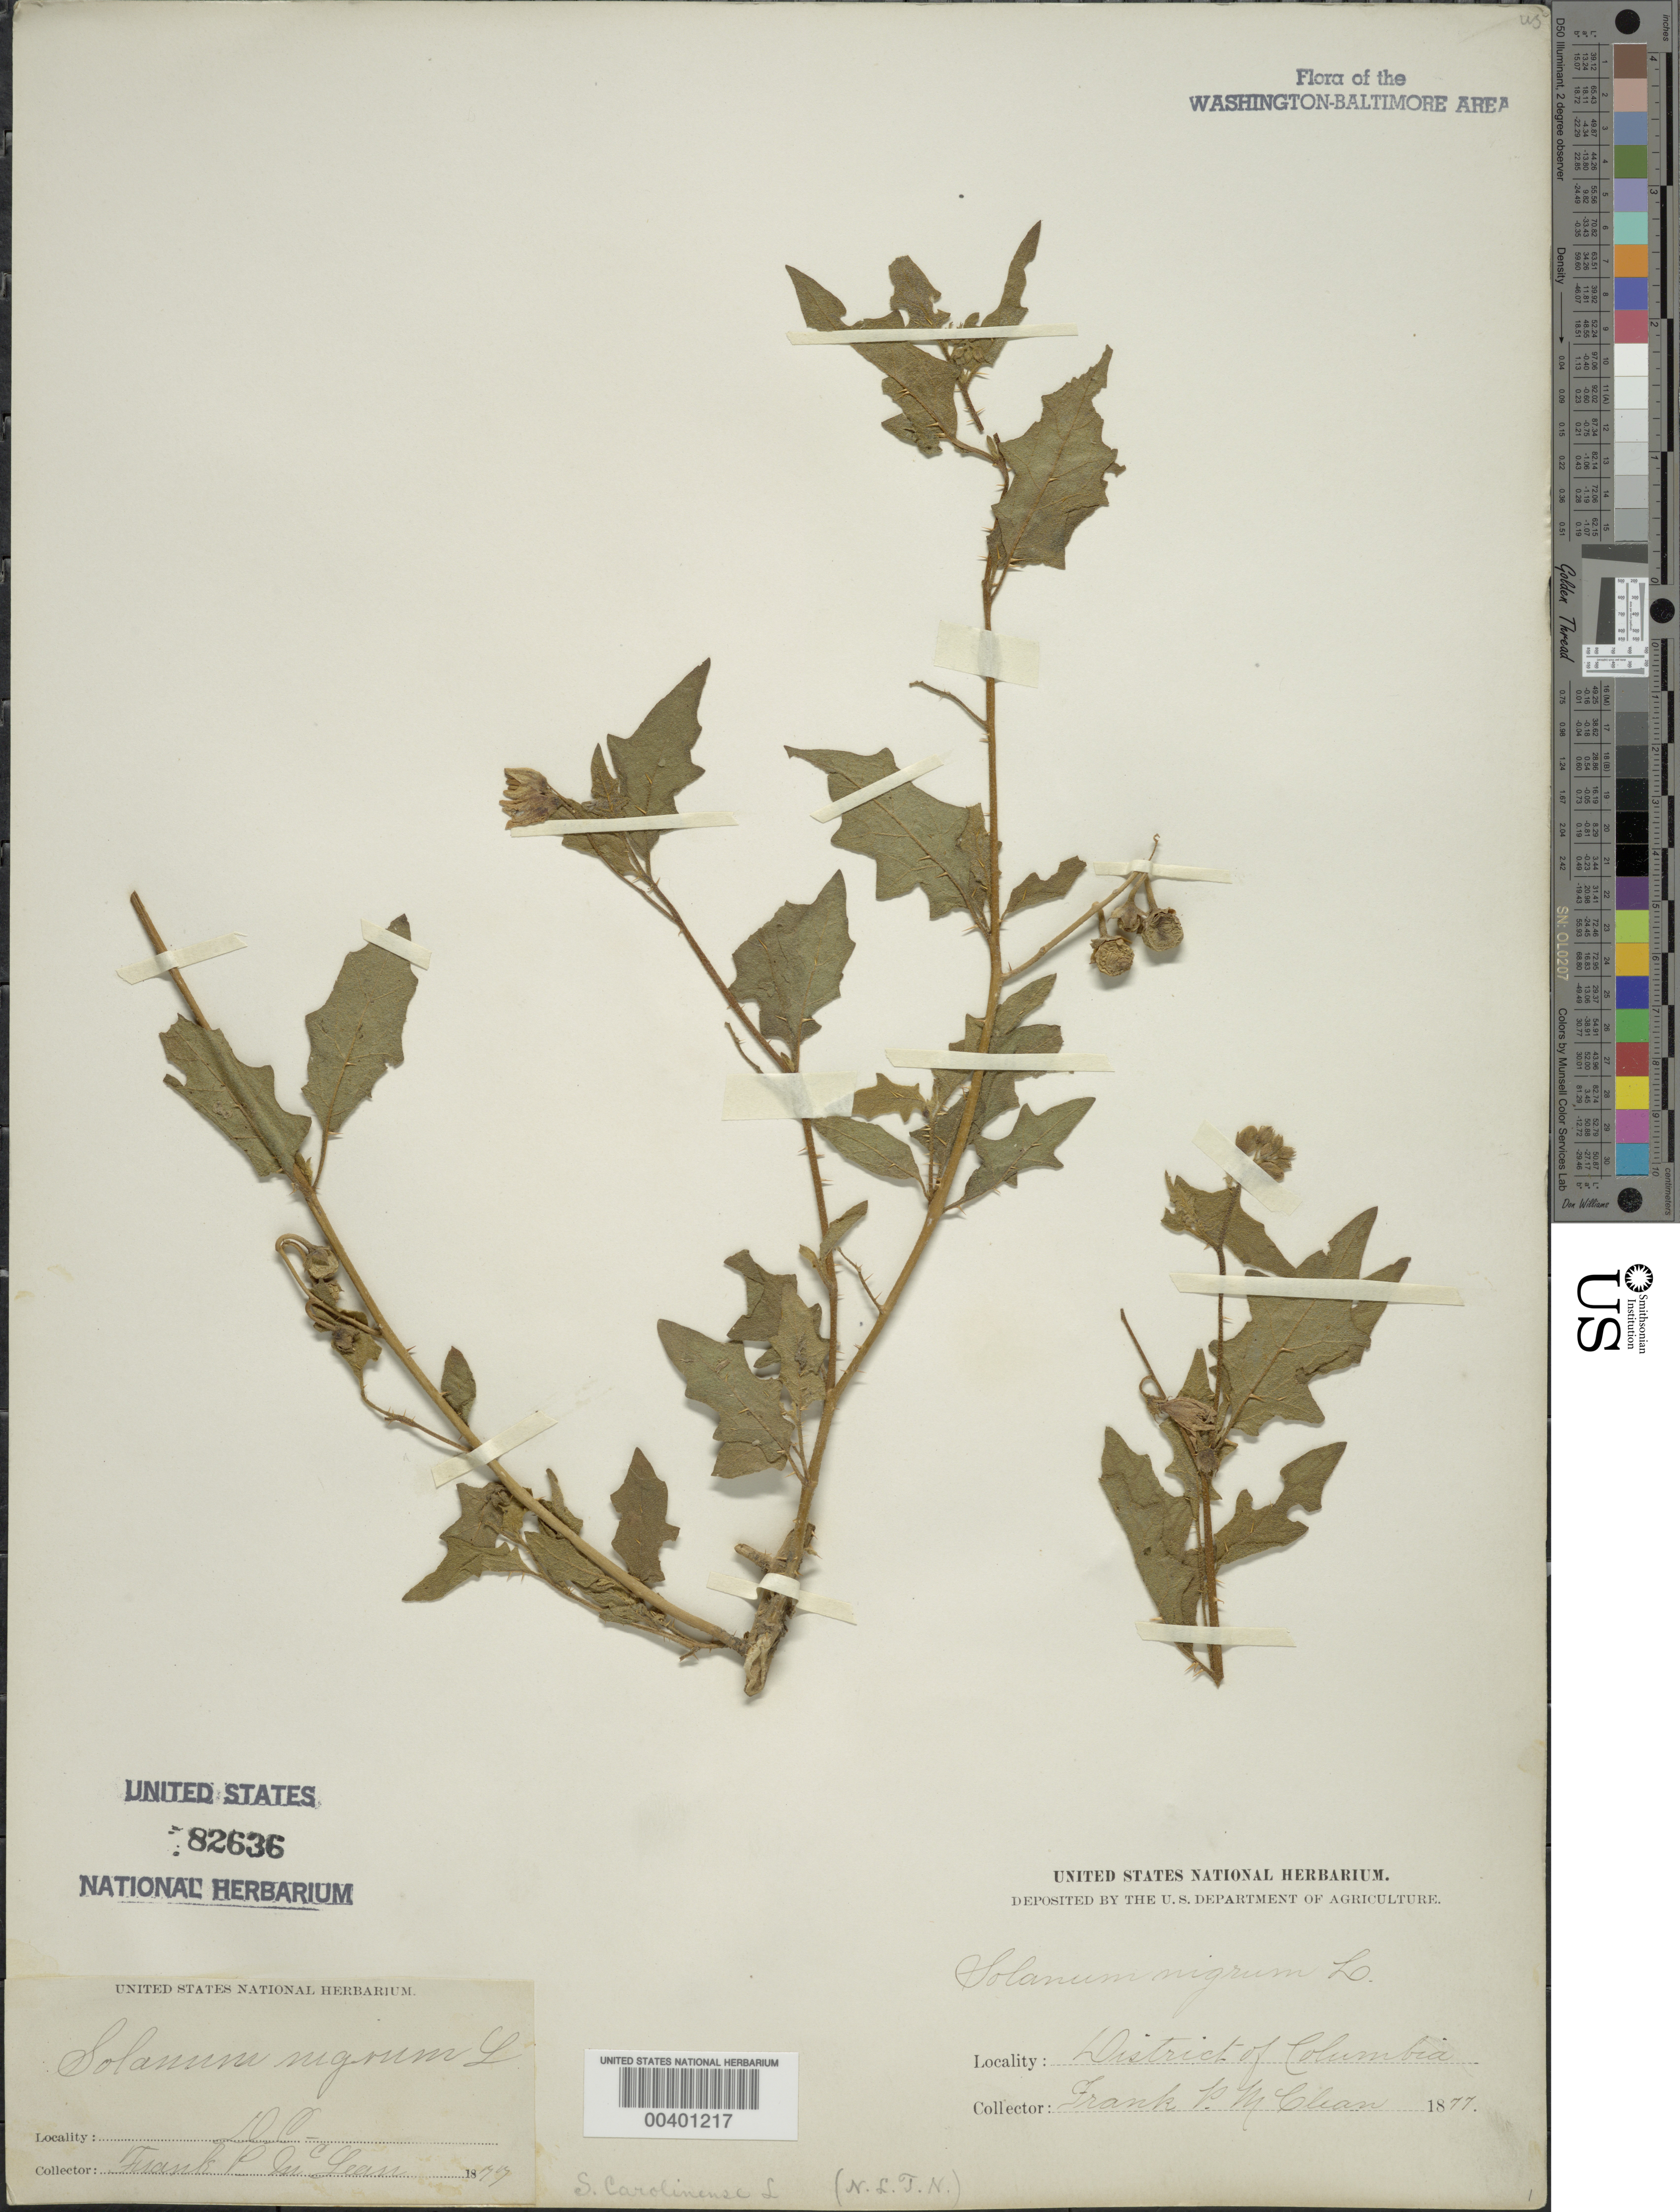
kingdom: Plantae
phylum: Tracheophyta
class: Magnoliopsida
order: Solanales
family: Solanaceae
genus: Solanum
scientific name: Solanum carolinense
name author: L.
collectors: F. McLean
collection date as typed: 1877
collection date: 1877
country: United States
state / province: District of Columbia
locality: Washington, D.C.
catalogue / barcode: US 82636